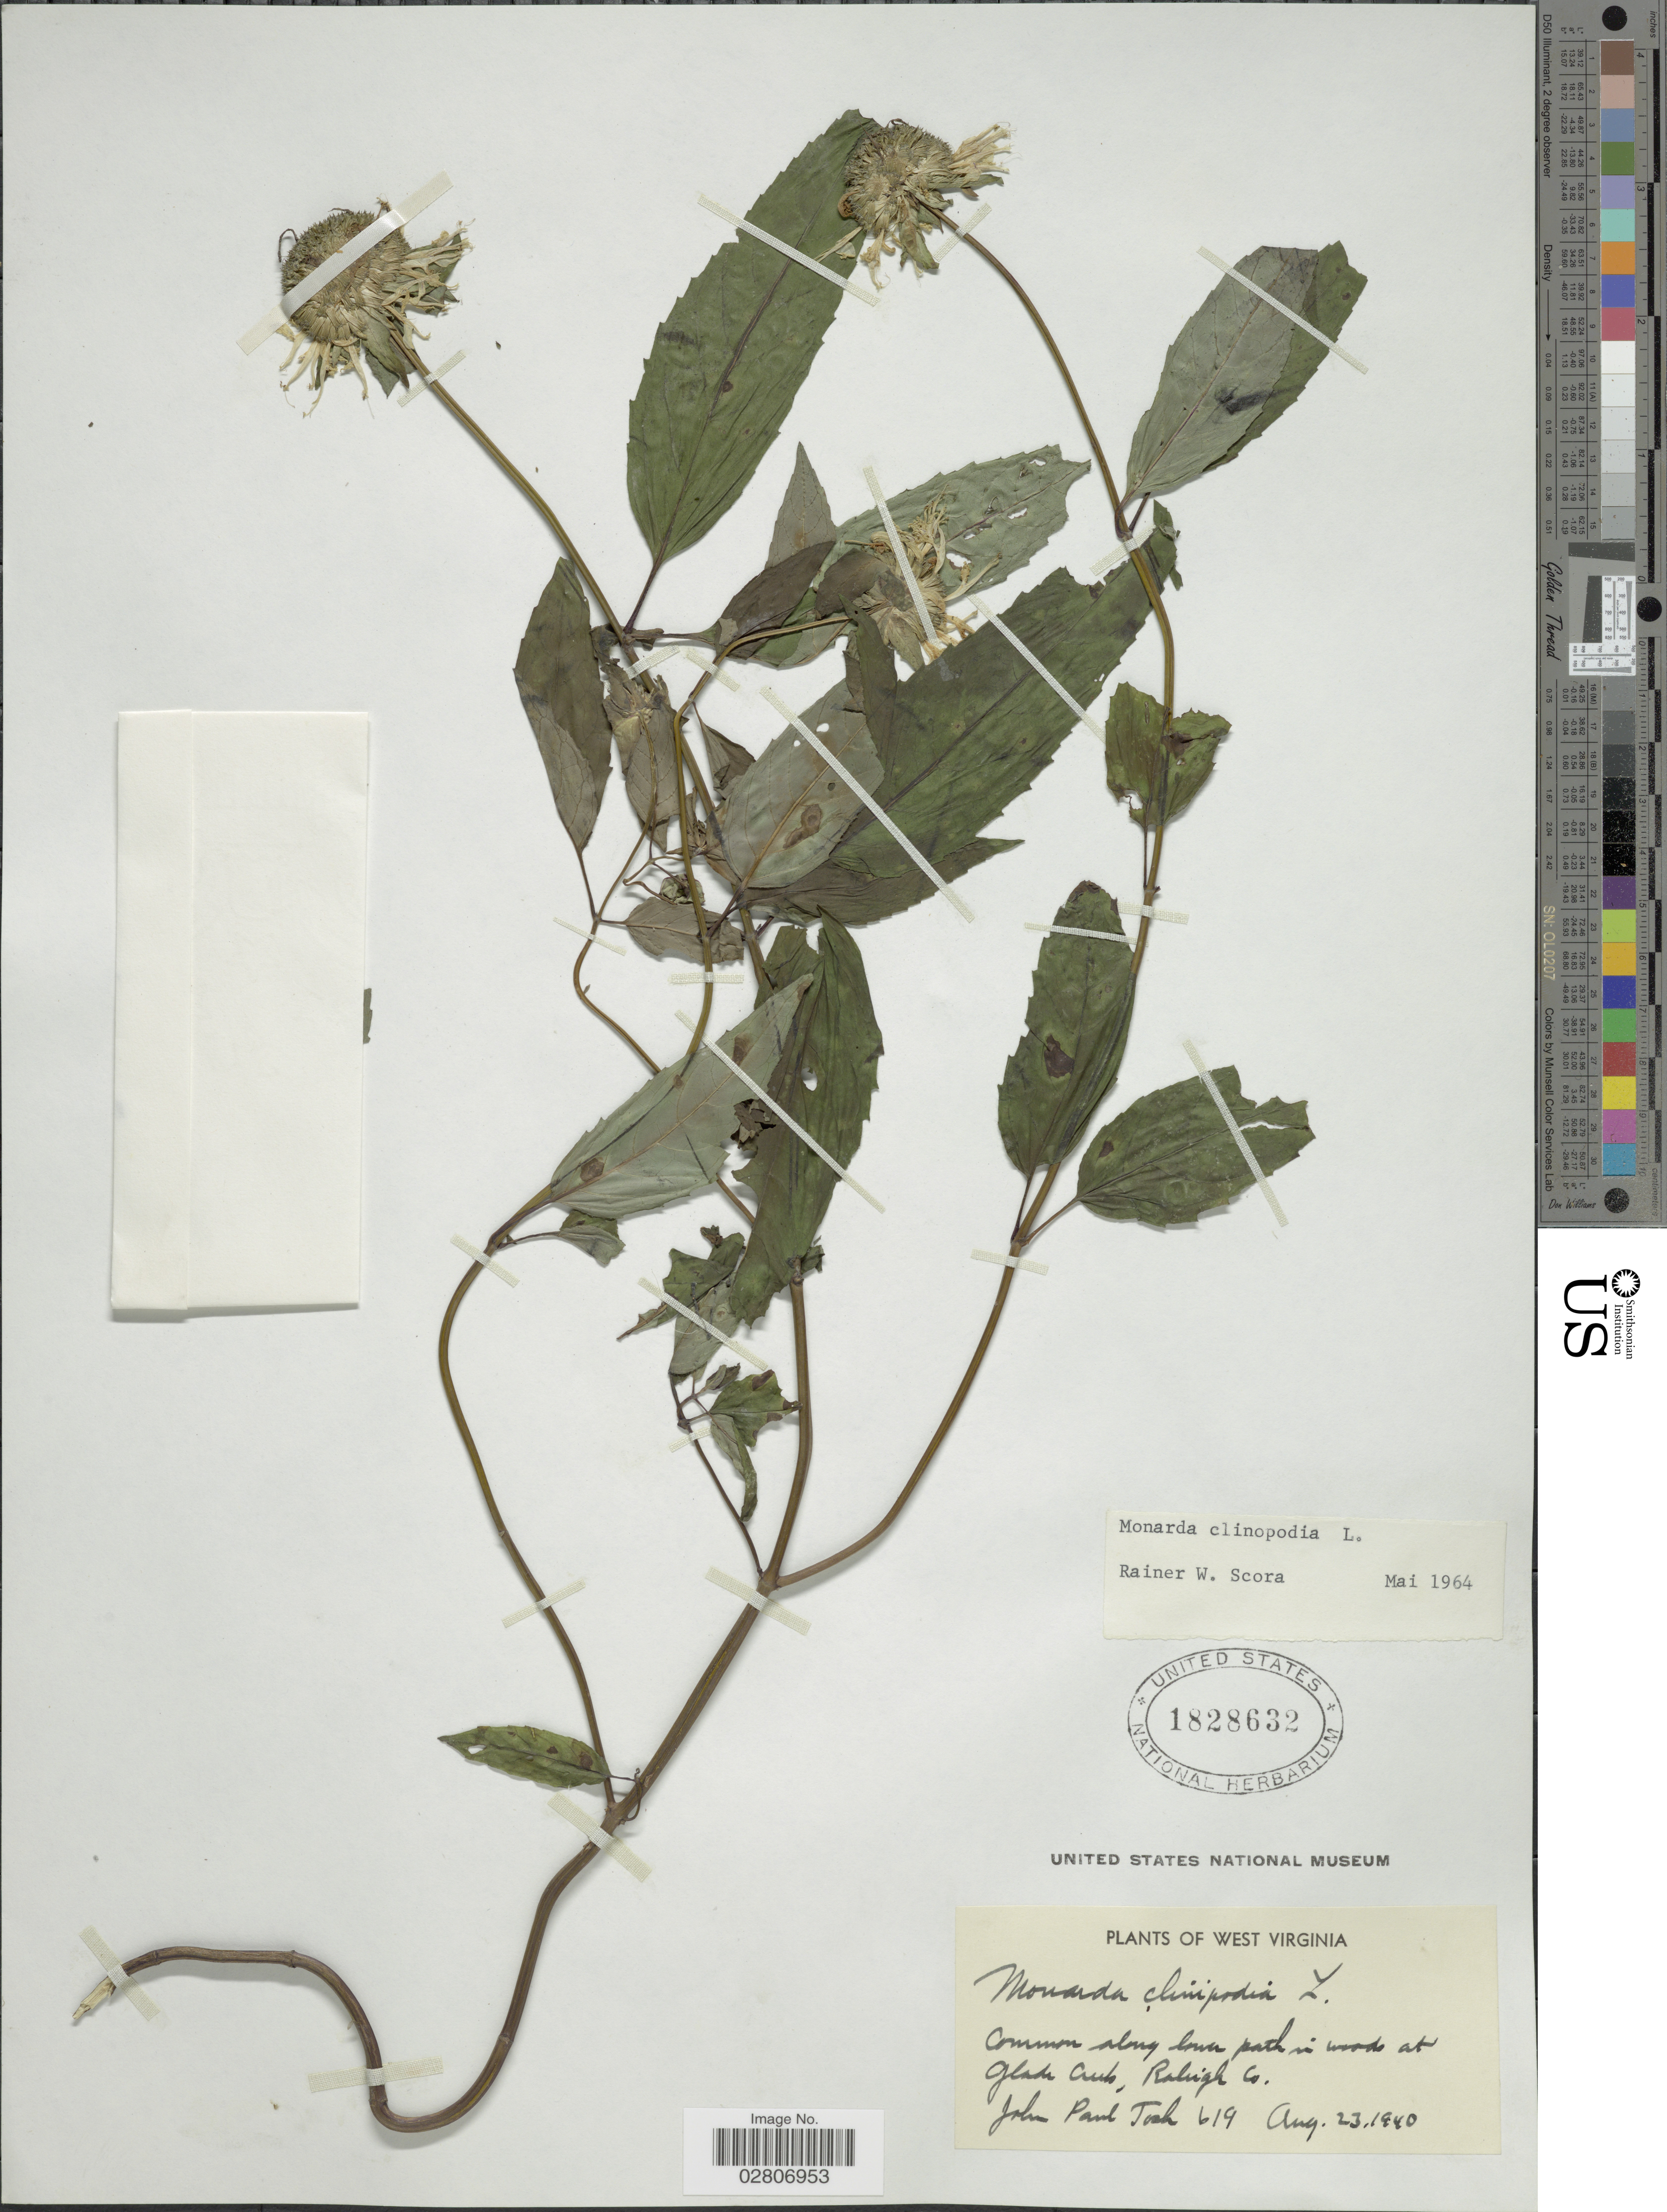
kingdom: Plantae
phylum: Tracheophyta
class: Magnoliopsida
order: Lamiales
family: Lamiaceae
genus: Monarda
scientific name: Monarda clinopodia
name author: L.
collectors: J. Tosh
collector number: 619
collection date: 1940-08-23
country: United States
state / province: West Virginia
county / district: Raleigh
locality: Glade Creek, Raleigh Co.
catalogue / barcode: US 1828632